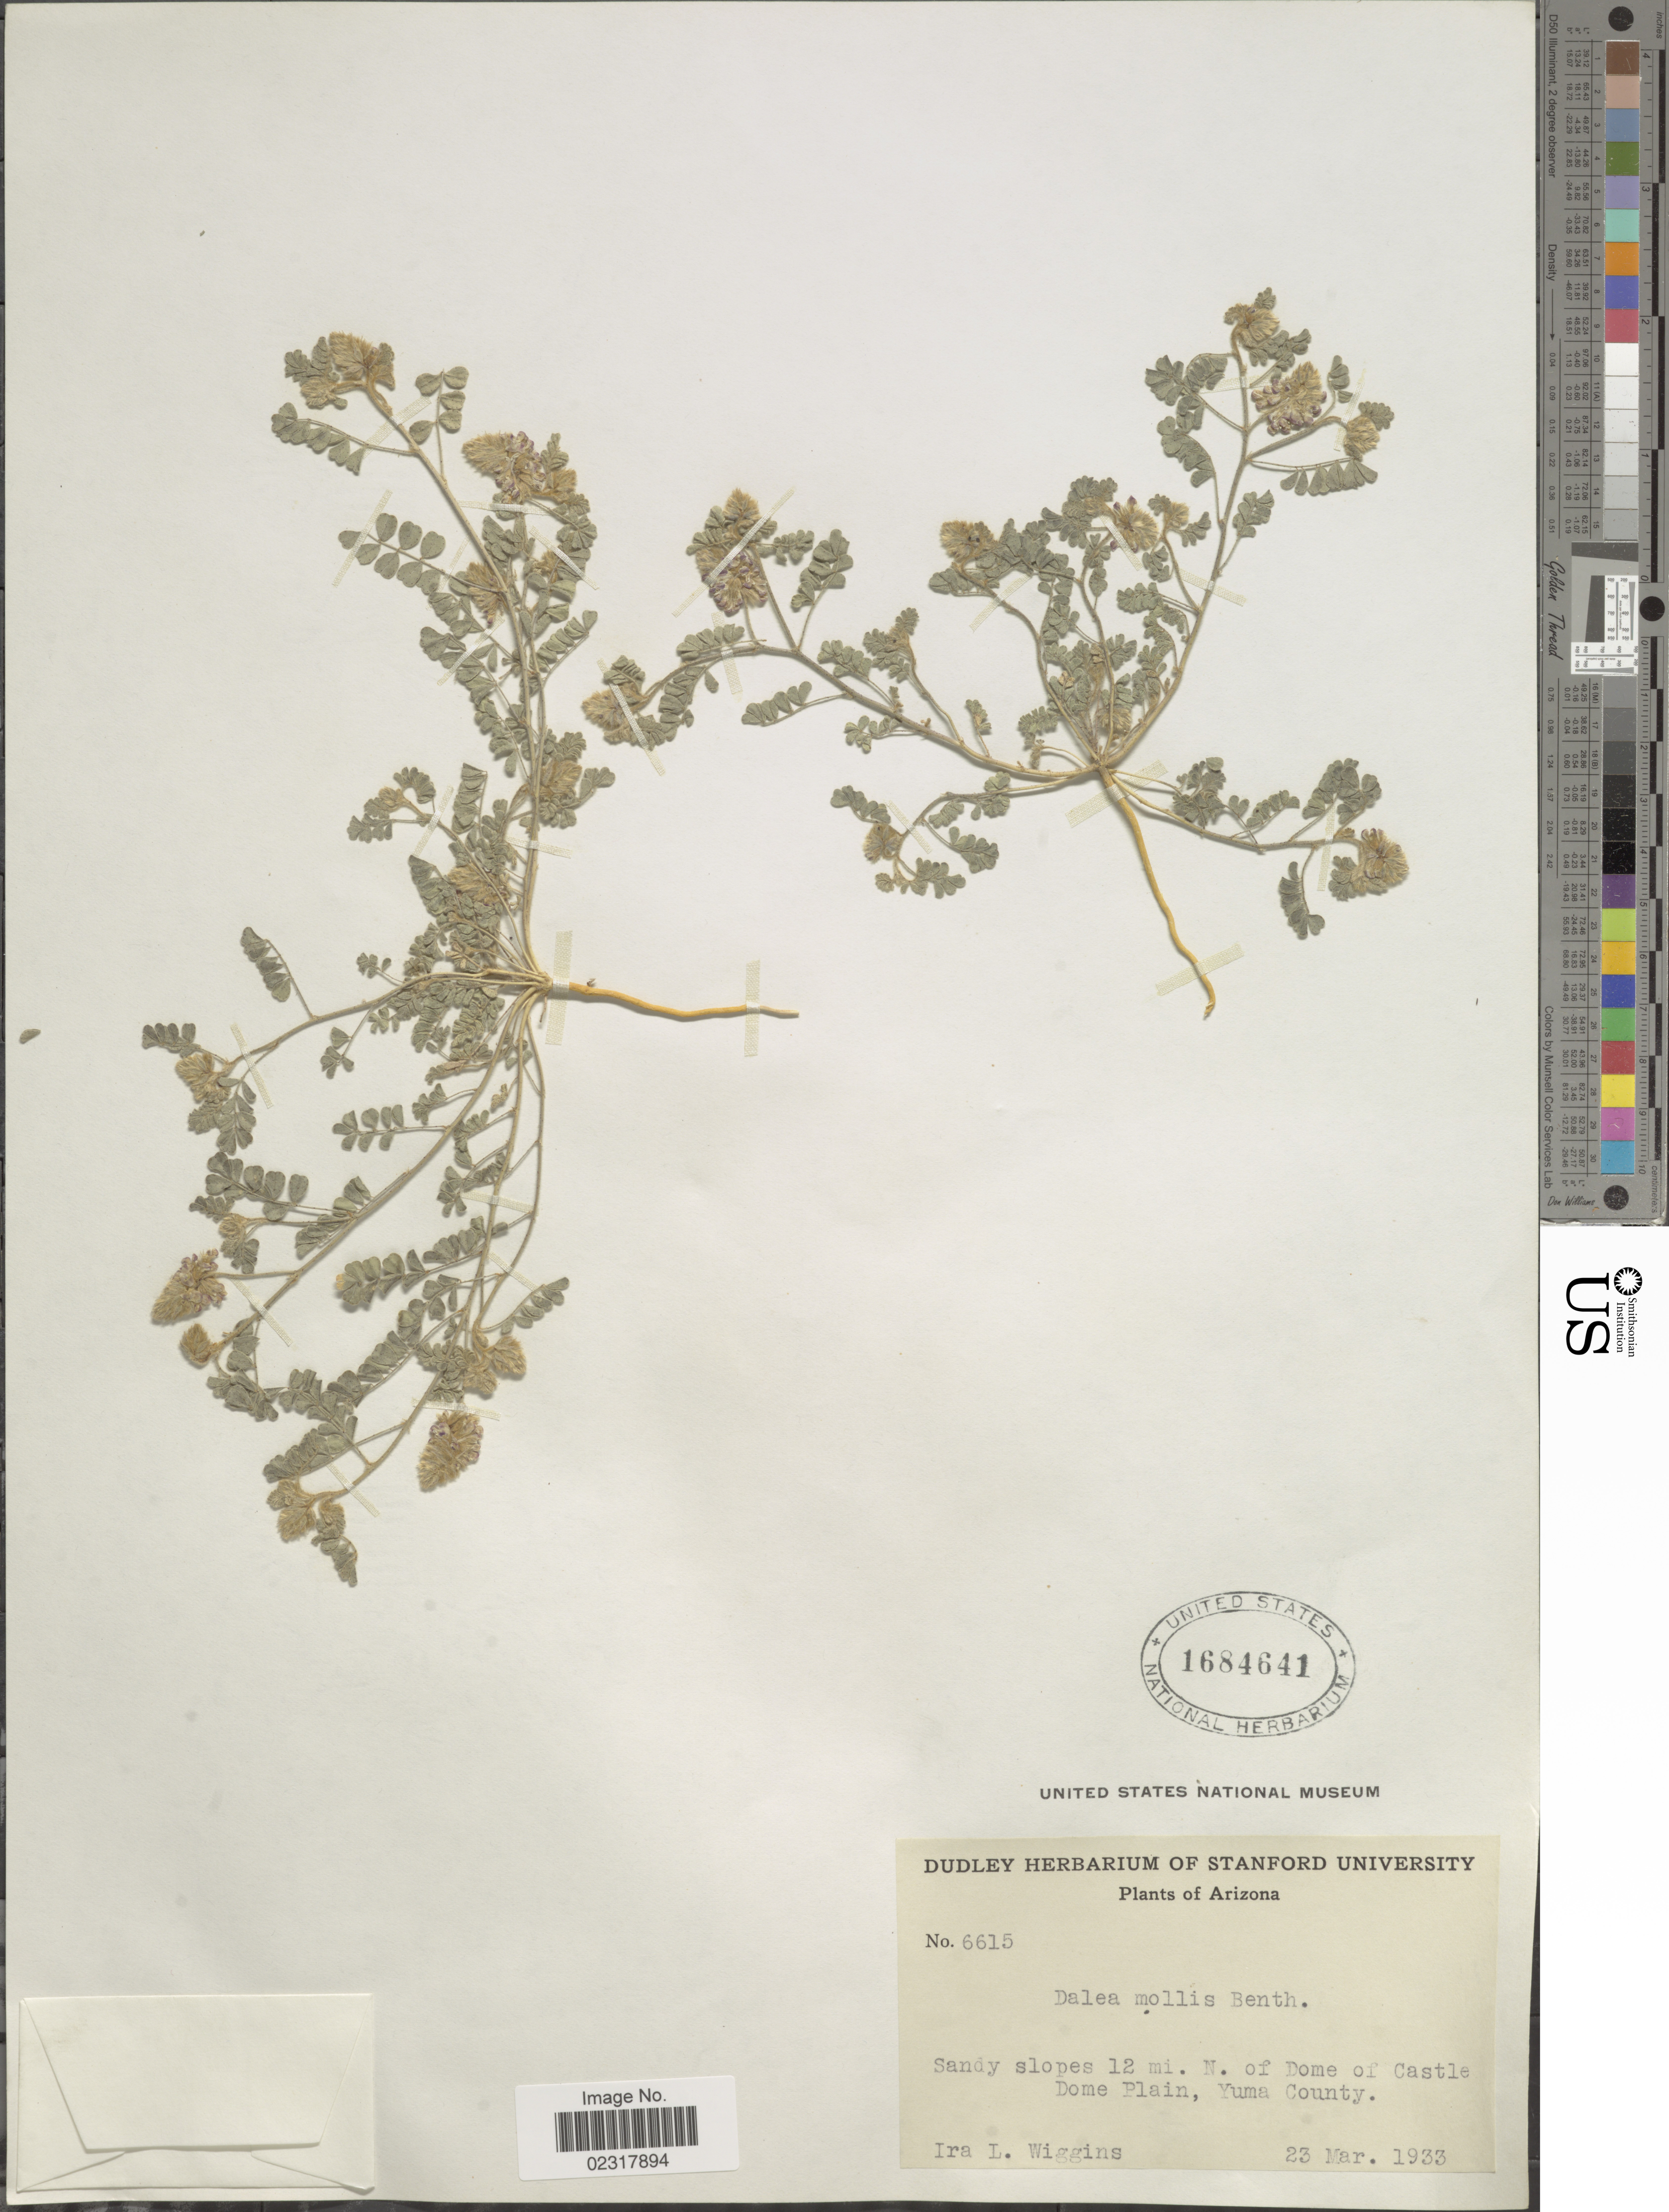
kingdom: Plantae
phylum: Tracheophyta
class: Magnoliopsida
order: Fabales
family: Fabaceae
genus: Dalea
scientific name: Dalea mollis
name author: Benth.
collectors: I. L. Wiggins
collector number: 6615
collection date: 1933-03-23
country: United States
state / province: Arizona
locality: Sandy slopes 12 mi. N. of Dome of Castle Dome Plain, Yuma County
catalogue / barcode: US 1684641